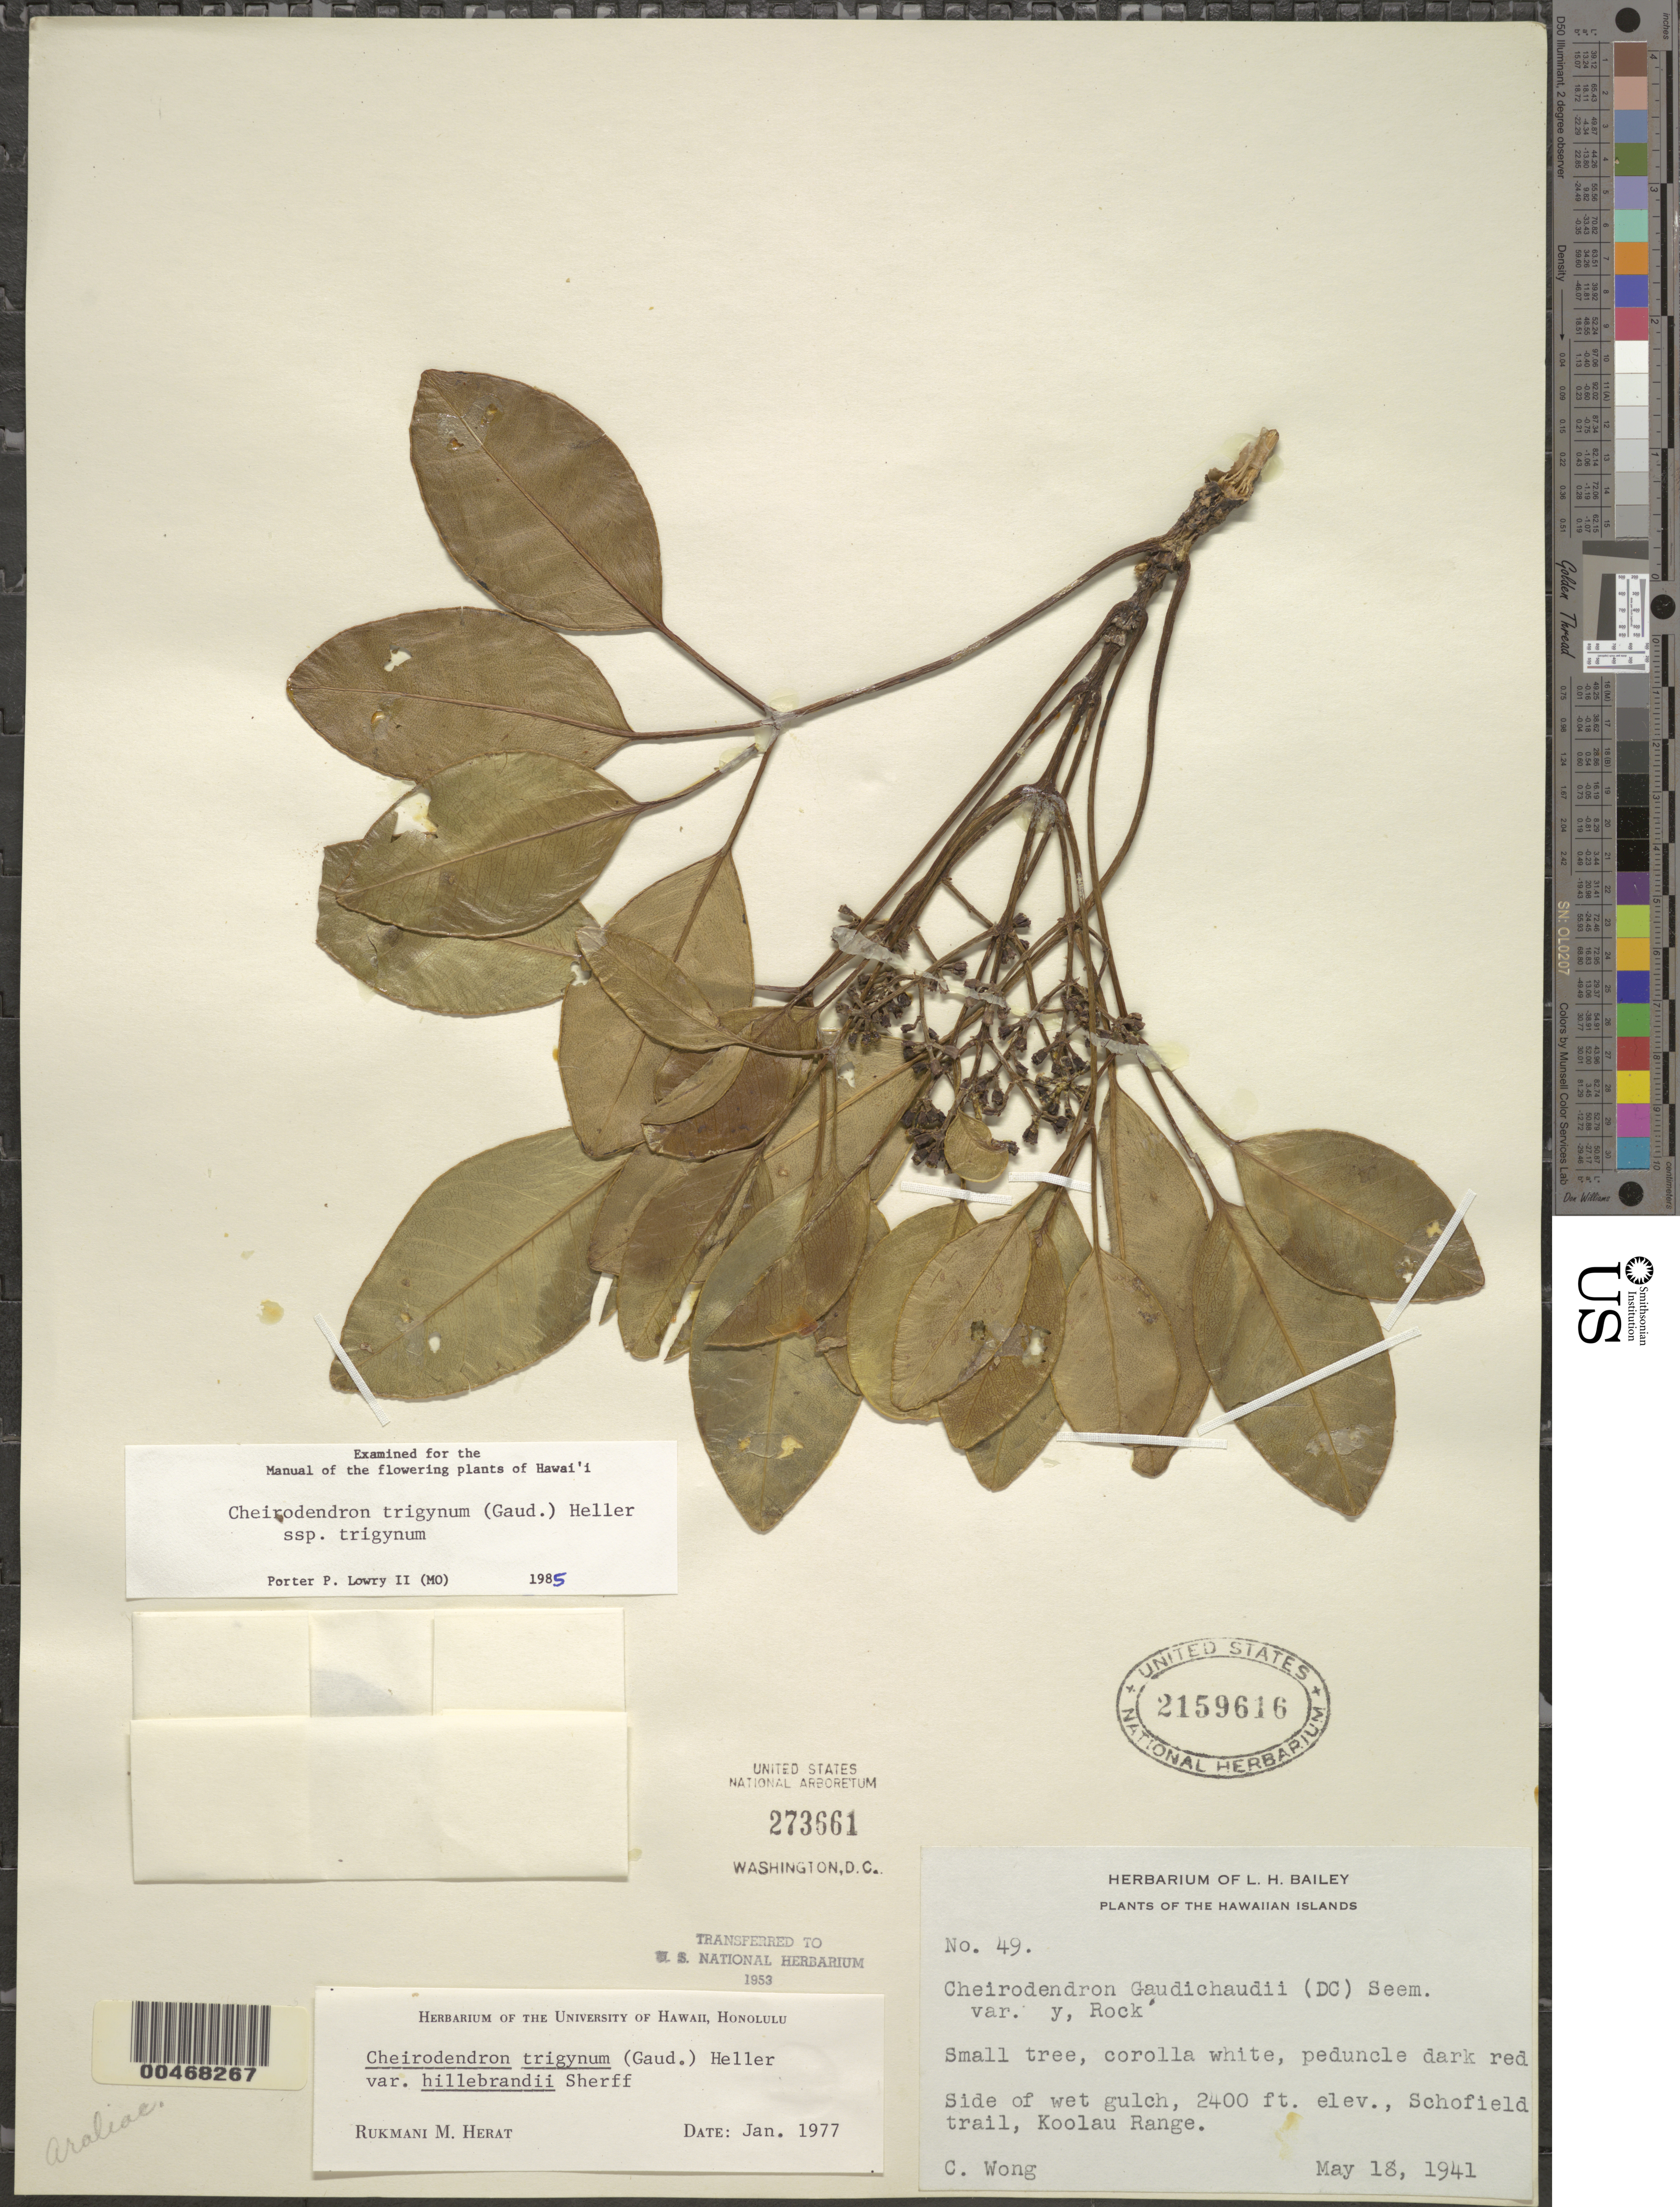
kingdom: Plantae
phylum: Tracheophyta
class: Magnoliopsida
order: Apiales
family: Araliaceae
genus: Cheirodendron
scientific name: Cheirodendron trigynum subsp. trigynum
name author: (Gaudich.) A. Heller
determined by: Lowry, P. P., (MO), Missouri Botanical Garden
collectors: C. Wong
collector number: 49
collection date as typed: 18 May 1941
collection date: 1941-05-18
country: United States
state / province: Hawaii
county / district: Honolulu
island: Oahu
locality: Schofield trail, Koolau Range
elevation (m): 732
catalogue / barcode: US 2159616